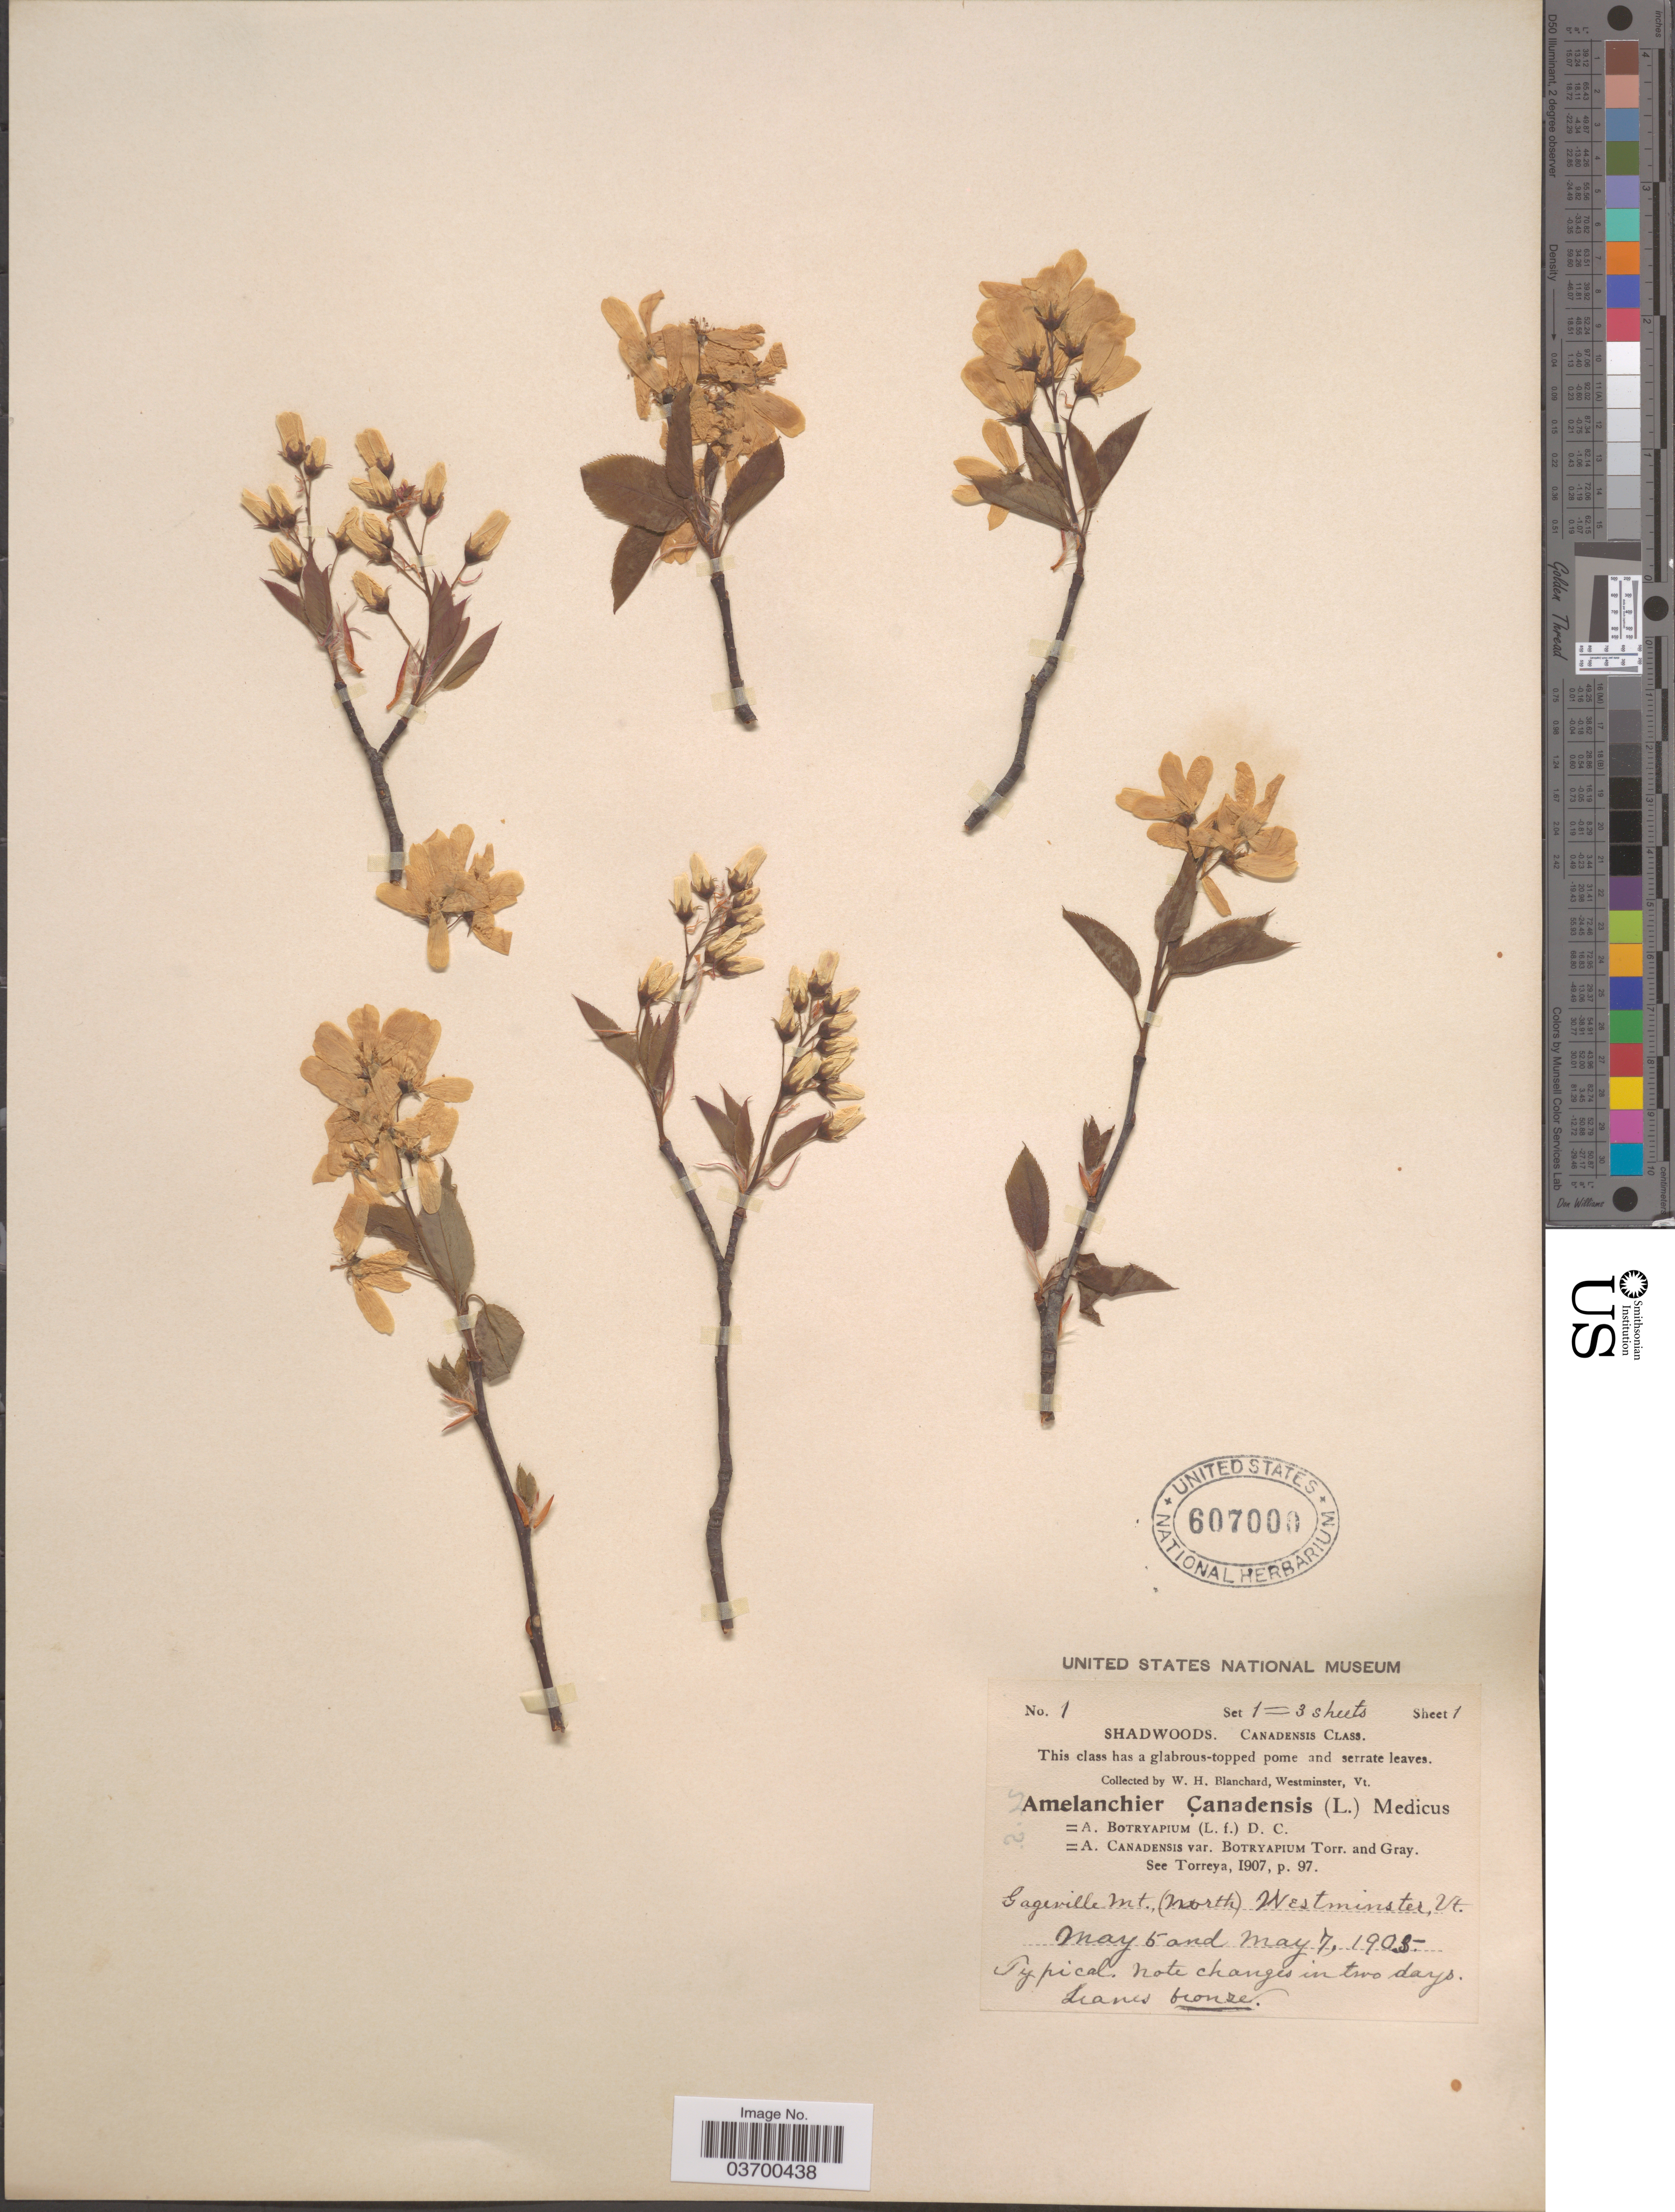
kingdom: Plantae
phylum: Tracheophyta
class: Magnoliopsida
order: Rosales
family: Rosaceae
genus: Amelanchier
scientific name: Amelanchier canadensis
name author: (L.) Medic.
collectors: W. H. Blanchard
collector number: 1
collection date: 1905-05-05/1905-05-07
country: United States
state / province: Vermont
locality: Gageville Mt., (North) Westminster.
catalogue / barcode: US 607000